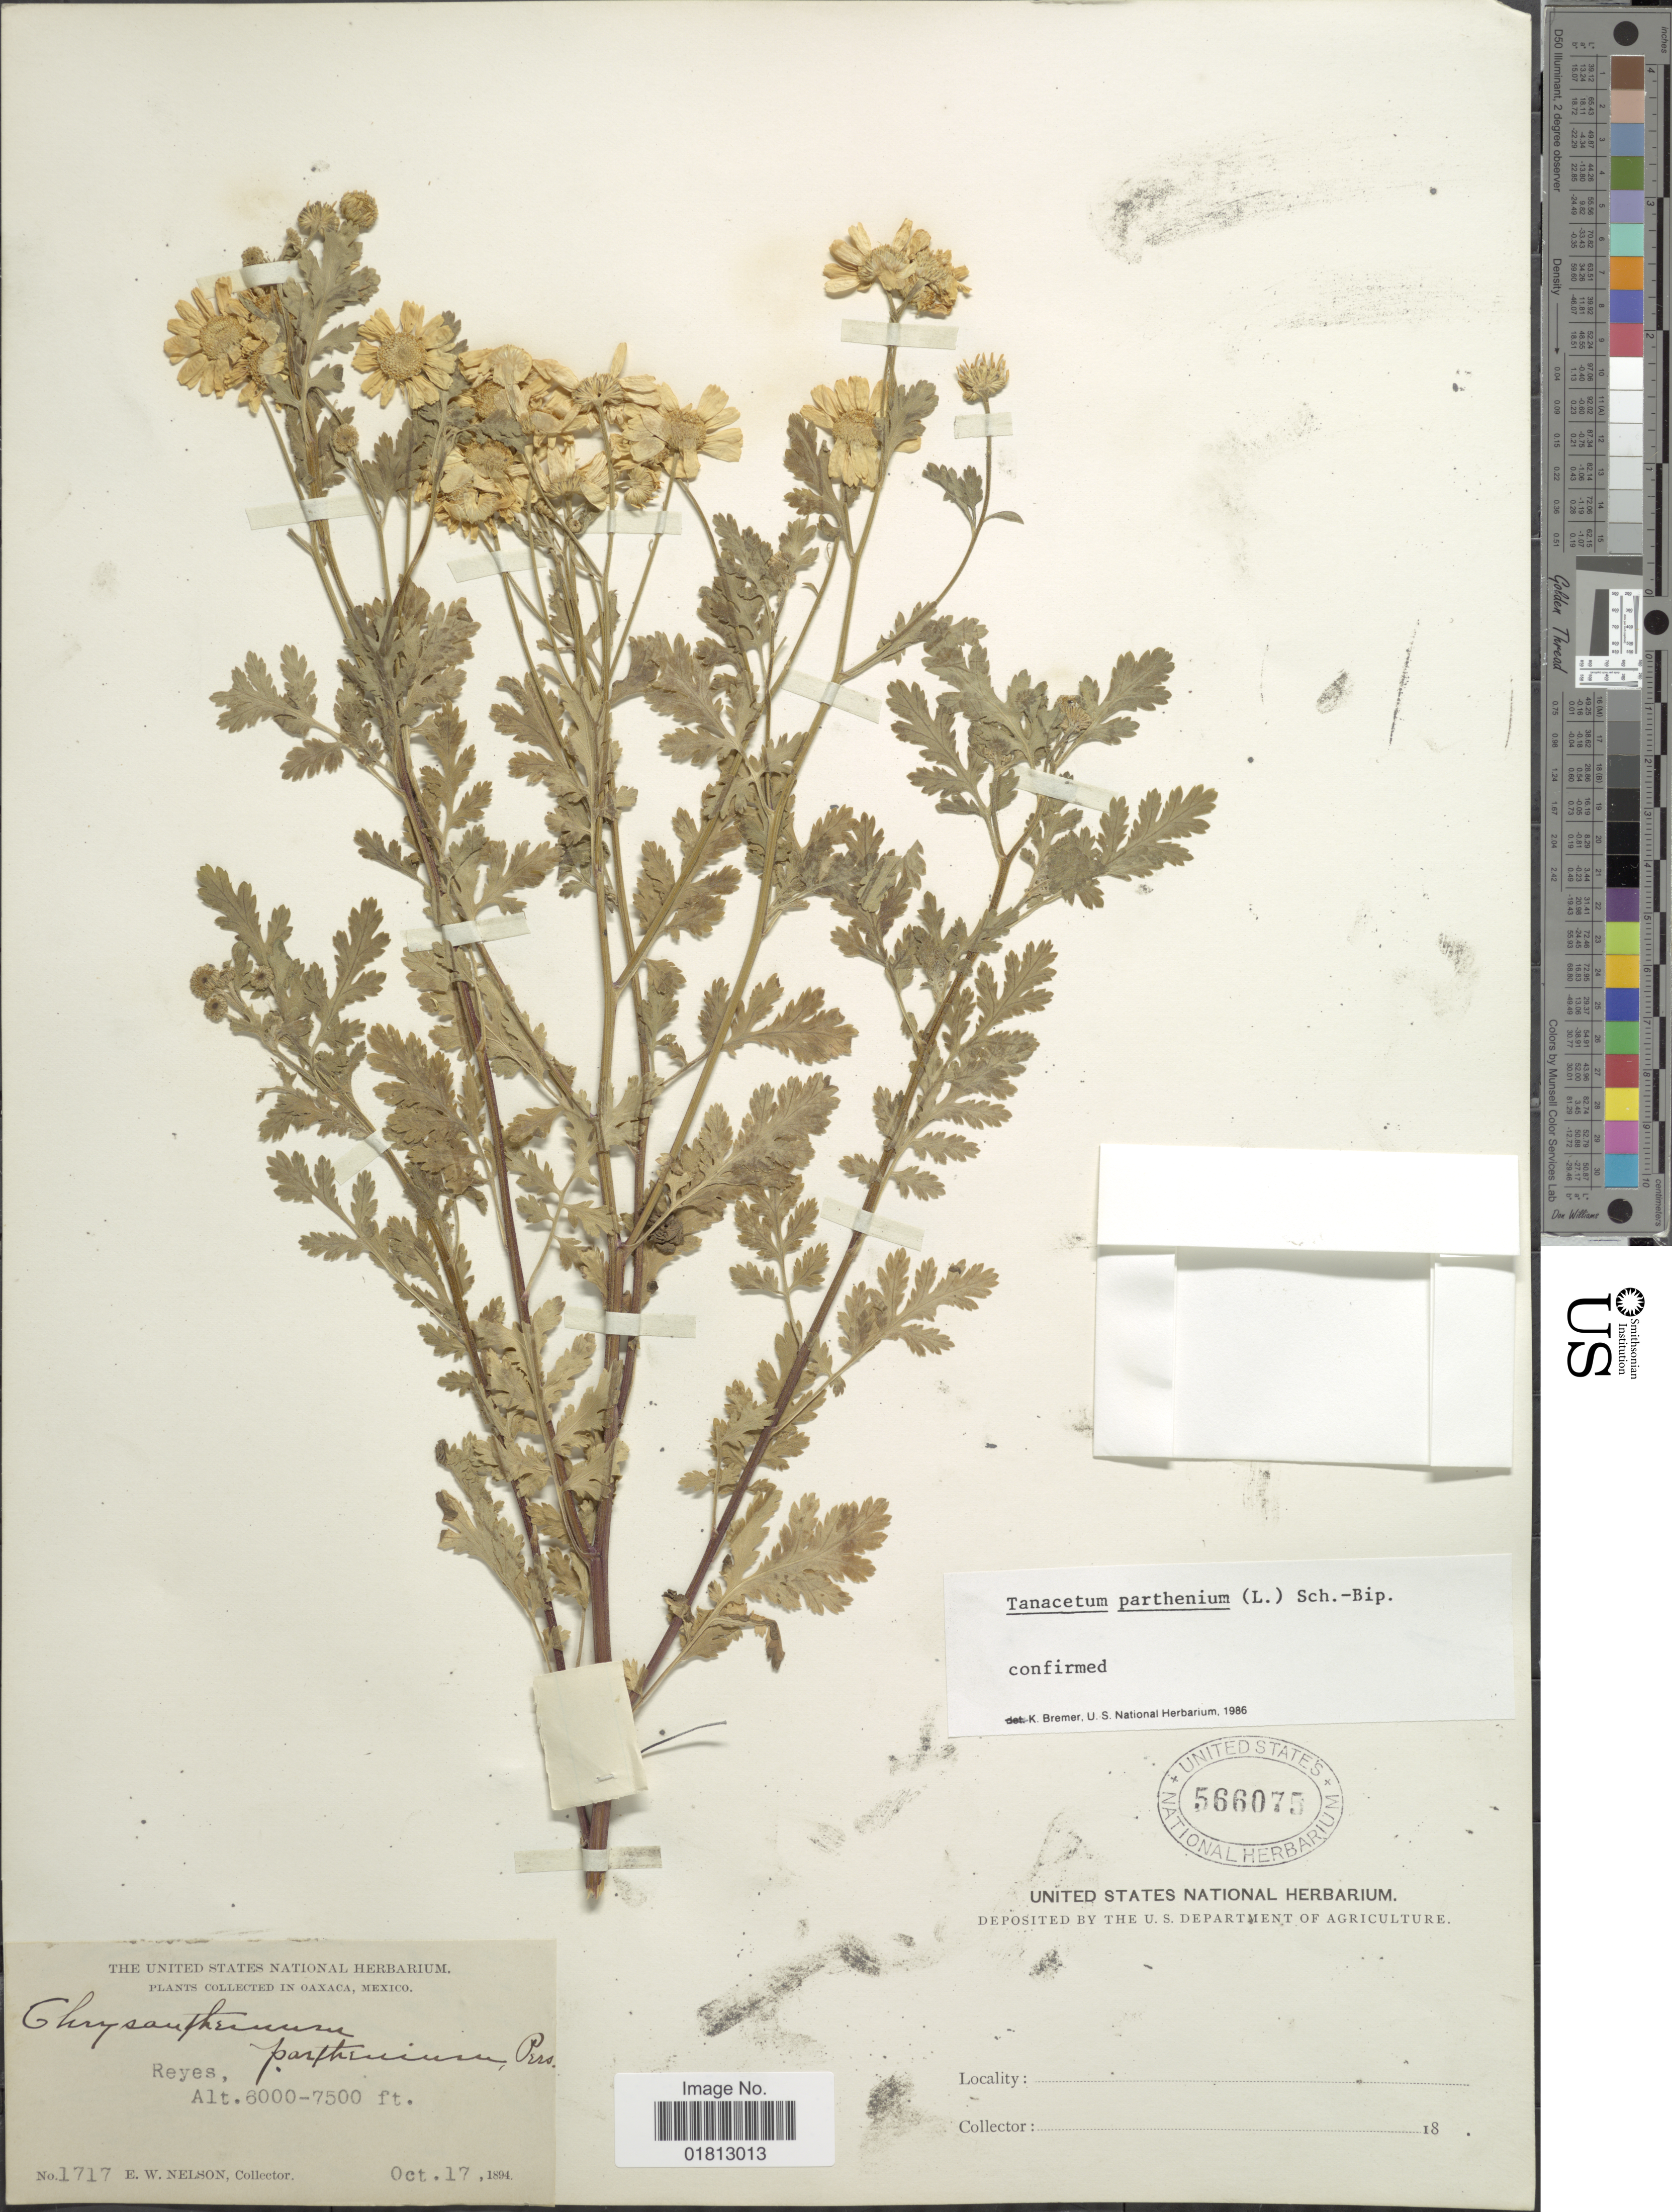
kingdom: Plantae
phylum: Tracheophyta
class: Magnoliopsida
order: Asterales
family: Asteraceae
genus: Tanacetum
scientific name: Tanacetum parthenium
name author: (L.) Sch. Bip.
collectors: E. W. Nelson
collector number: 1717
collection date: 1894-10-17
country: Mexico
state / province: Oaxaca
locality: Reyes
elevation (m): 1829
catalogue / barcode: US 566075